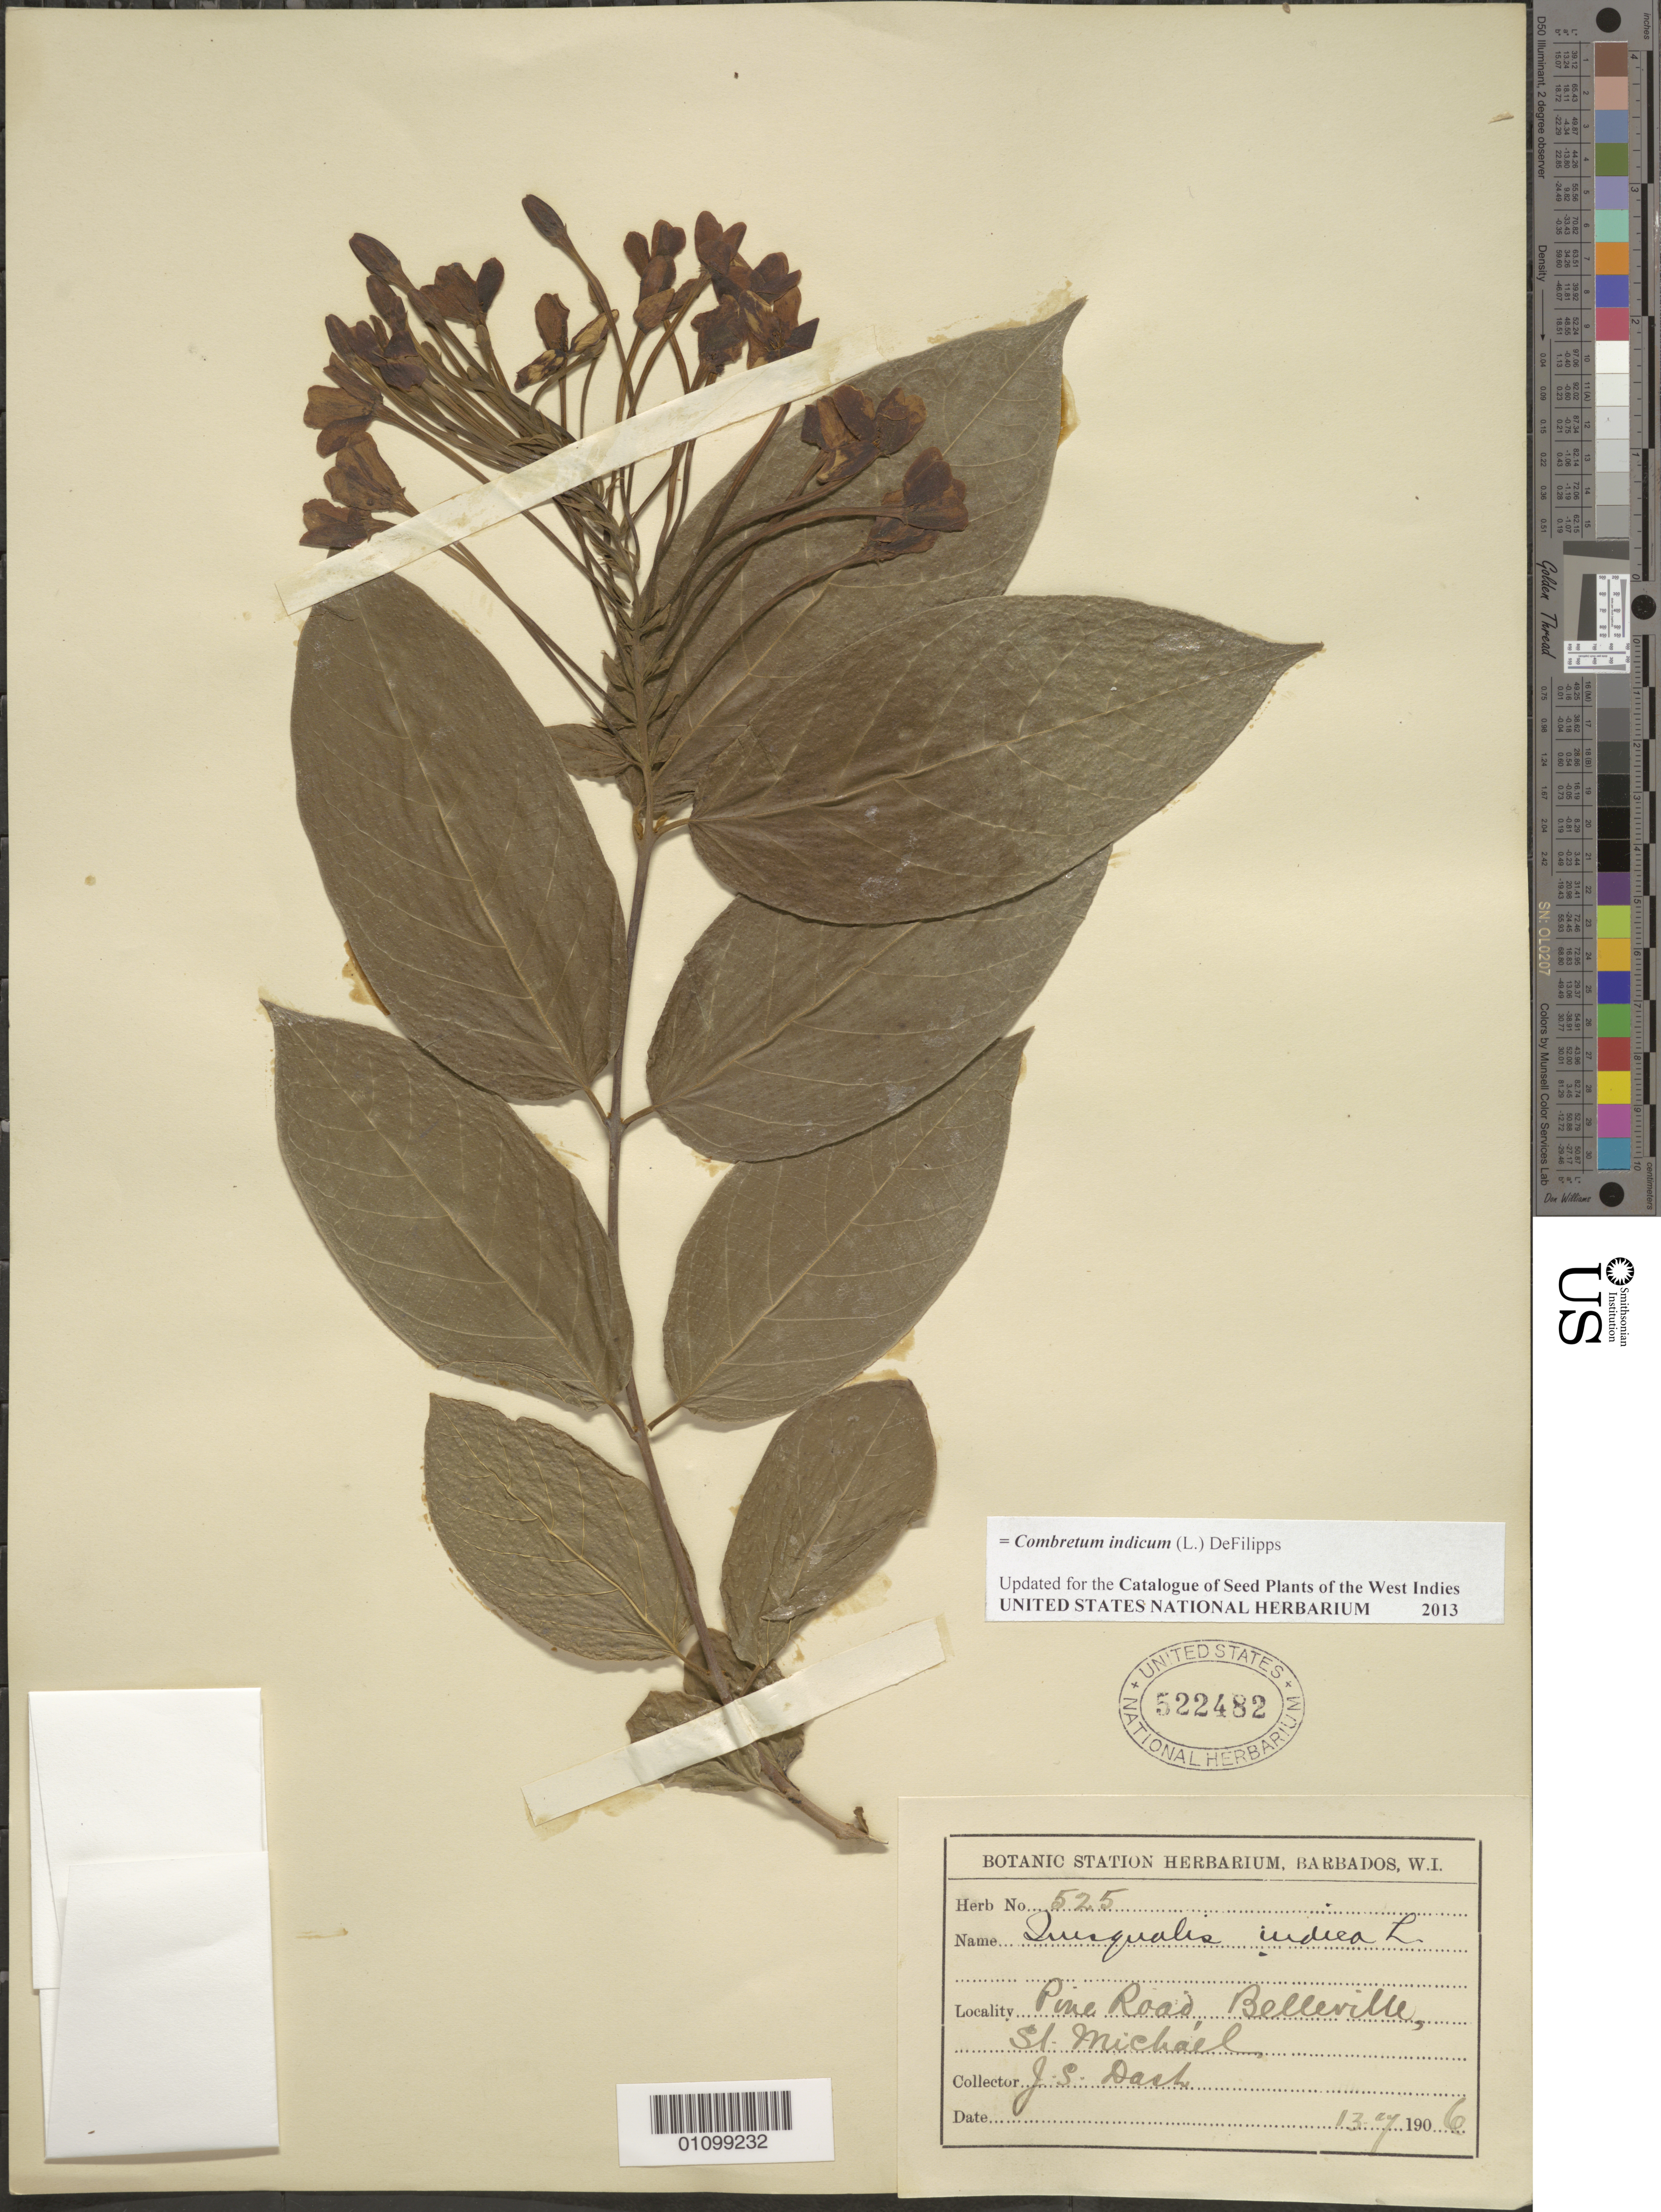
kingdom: Plantae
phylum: Tracheophyta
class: Magnoliopsida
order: Myrtales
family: Combretaceae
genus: Combretum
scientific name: Combretum indicum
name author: (L.) DeFilipps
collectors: J. Dash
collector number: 525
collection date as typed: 13 Jul 1906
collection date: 1906-07-13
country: Barbados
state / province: Saint Michael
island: Barbados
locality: Pine Road, Belleville.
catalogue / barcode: US 522482